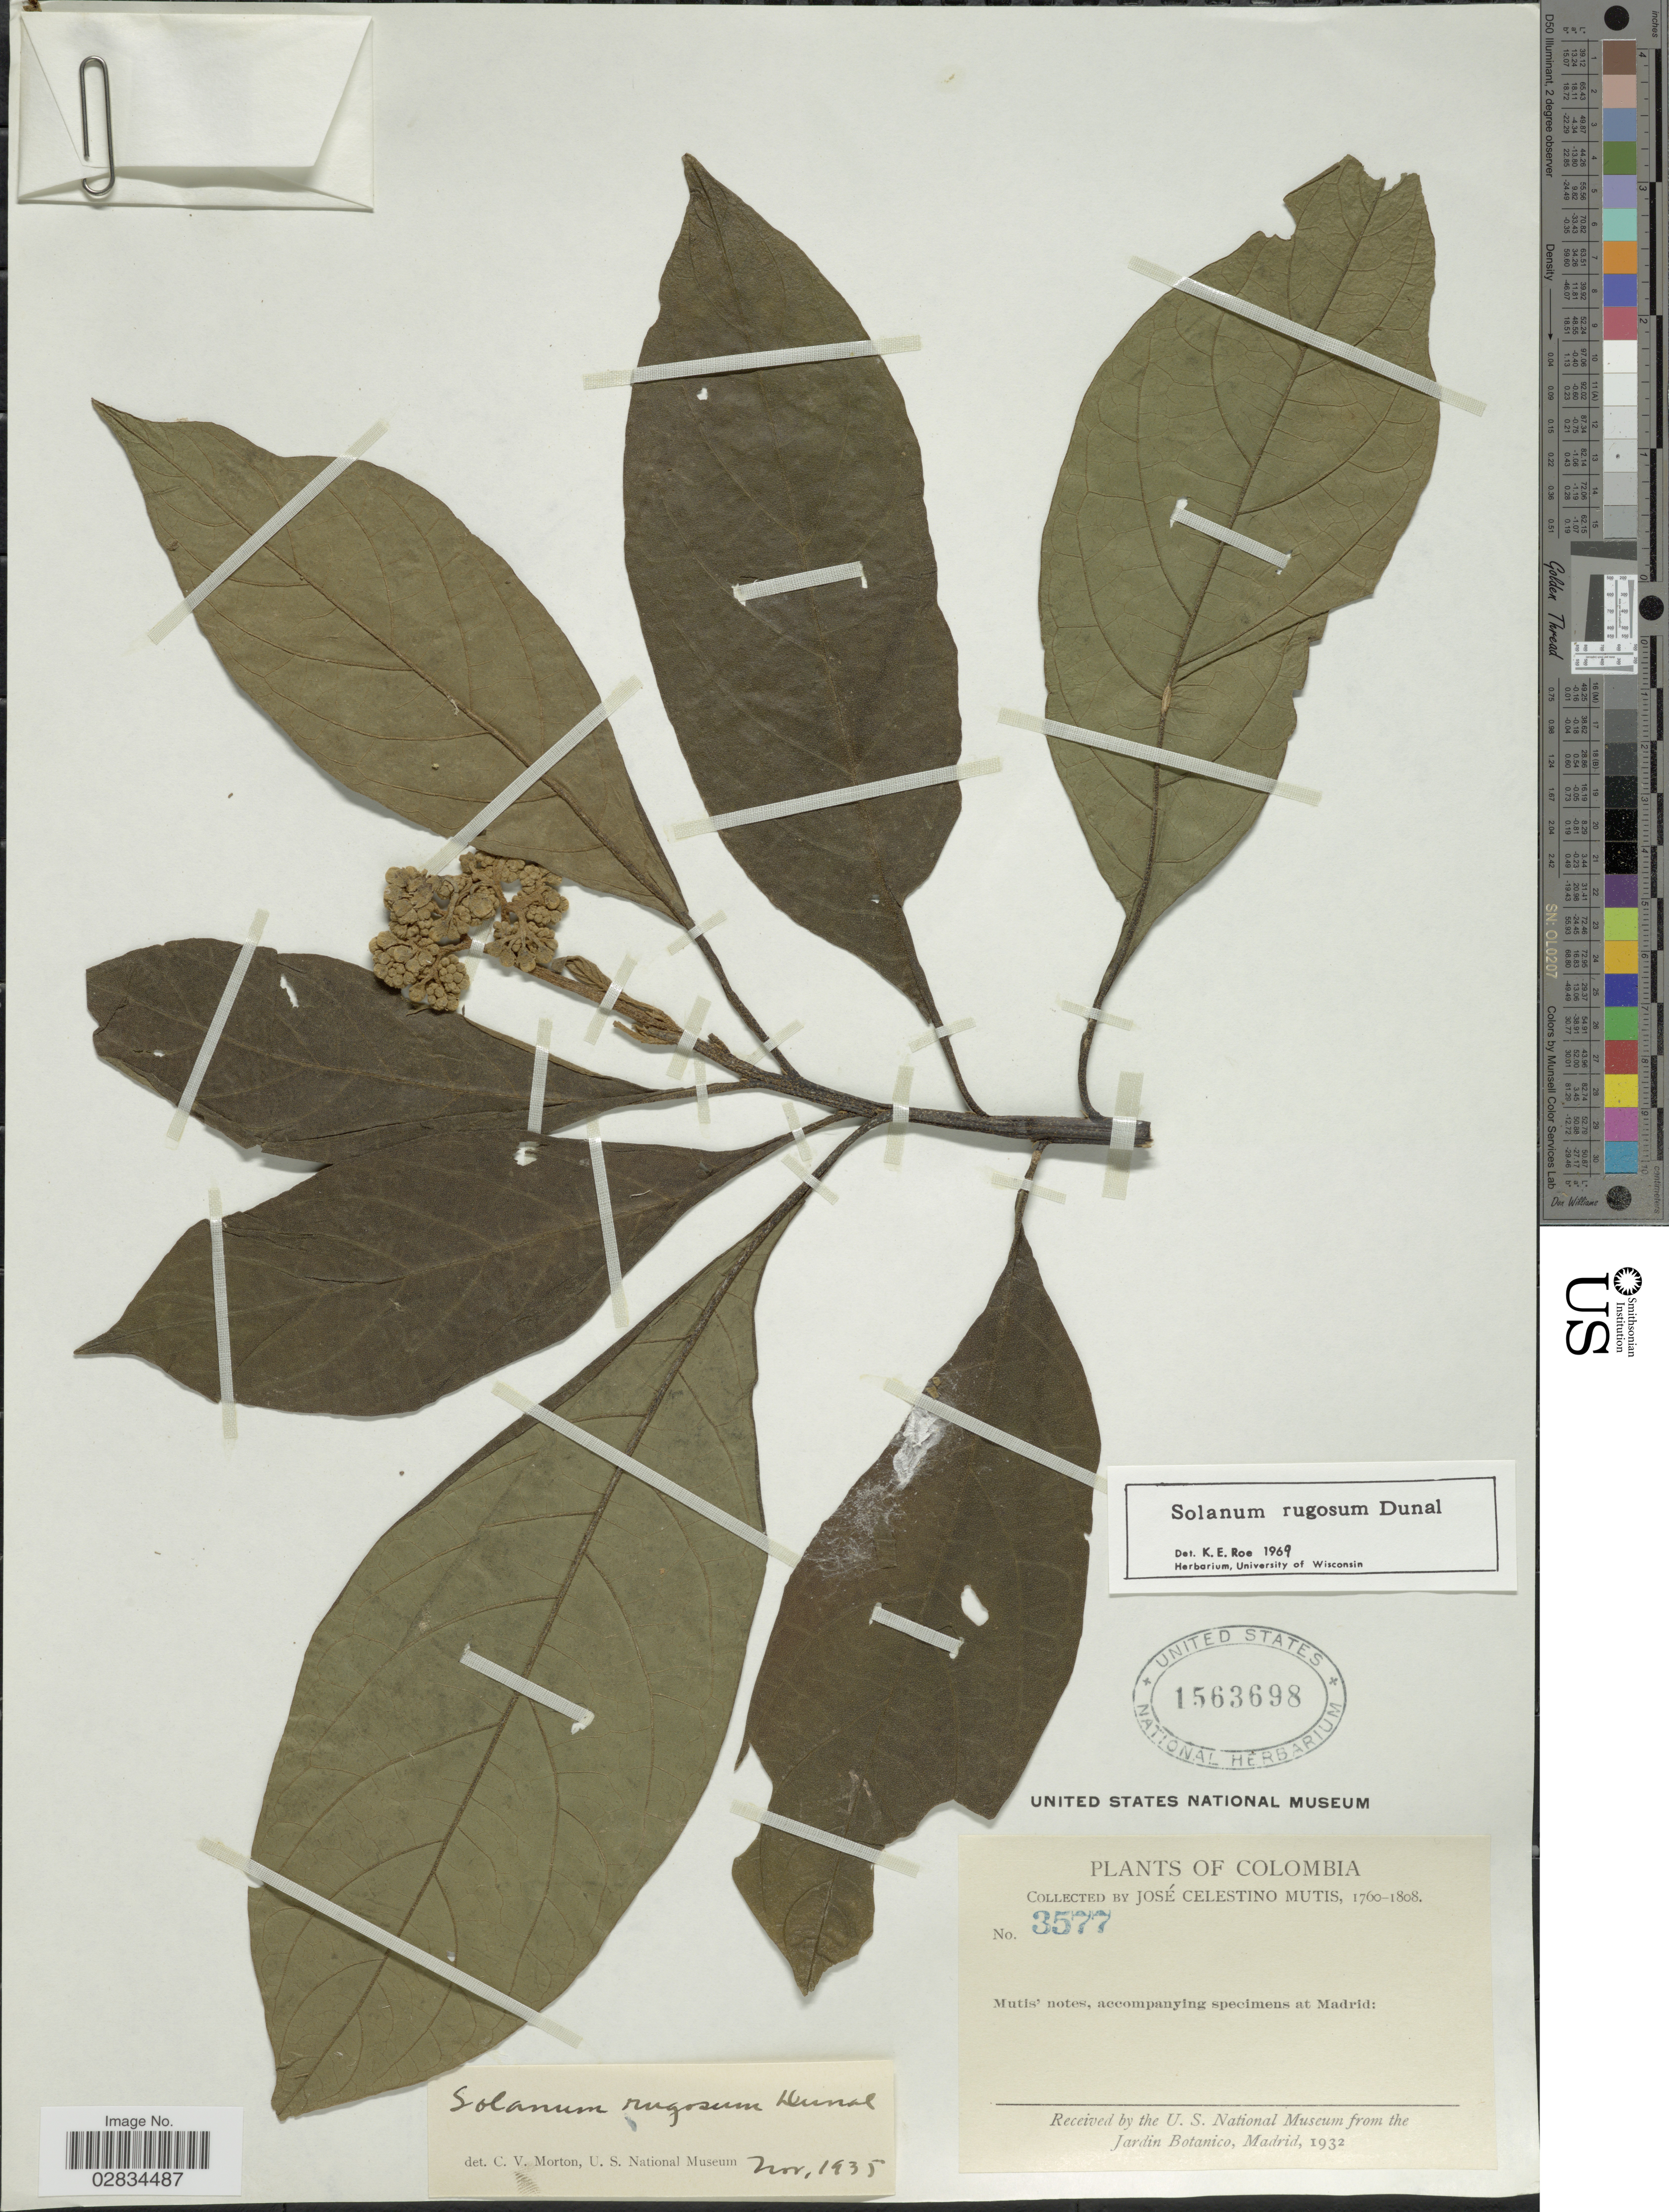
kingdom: Plantae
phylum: Tracheophyta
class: Magnoliopsida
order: Solanales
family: Solanaceae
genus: Solanum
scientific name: Solanum rugosum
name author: Dunal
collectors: J. C. B. Mutis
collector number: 3577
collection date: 1760/1808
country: Colombia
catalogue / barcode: US 1563698